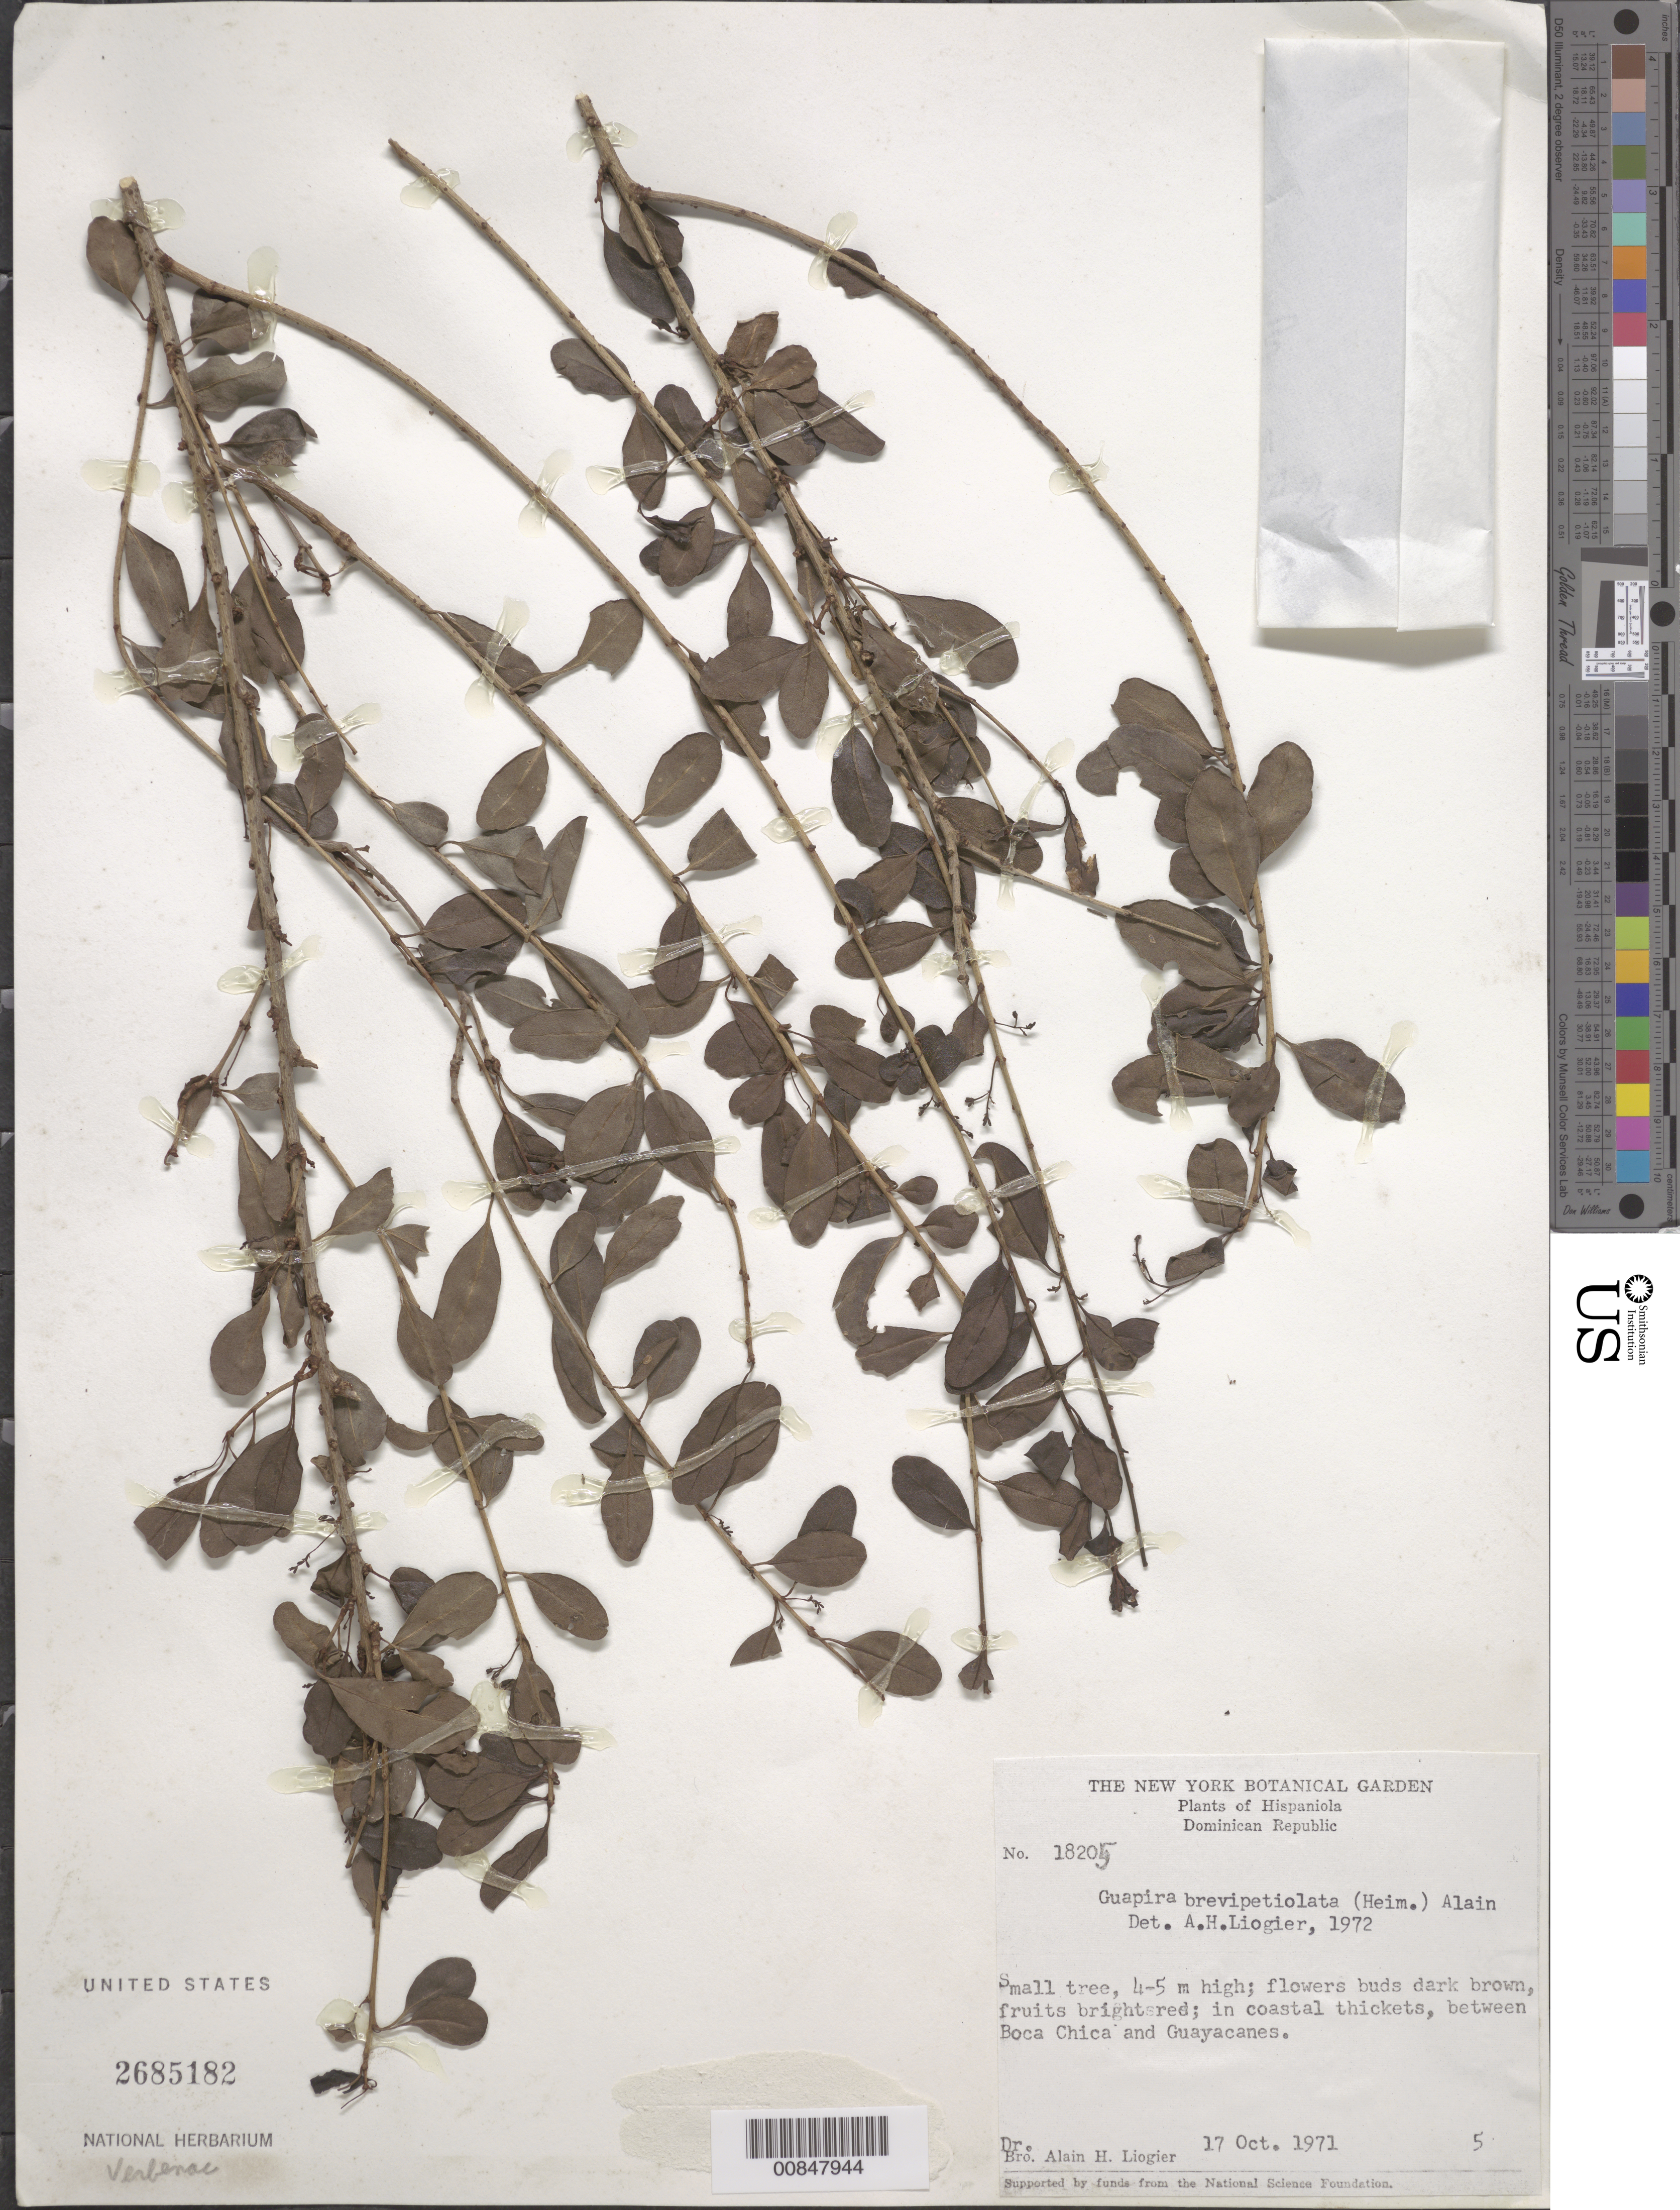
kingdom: Plantae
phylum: Tracheophyta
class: Magnoliopsida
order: Caryophyllales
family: Nyctaginaceae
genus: Guapira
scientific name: Guapira brevipetiolata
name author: (Heimerl) Alain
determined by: Liogier, Alain H.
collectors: A. H. Liogier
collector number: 18205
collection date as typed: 17 Oct 1971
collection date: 1971-10-17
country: Dominican Republic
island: Hispaniola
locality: Between Boca Chica and Guayacanes.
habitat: In coastal thickets.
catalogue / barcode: US 2685182